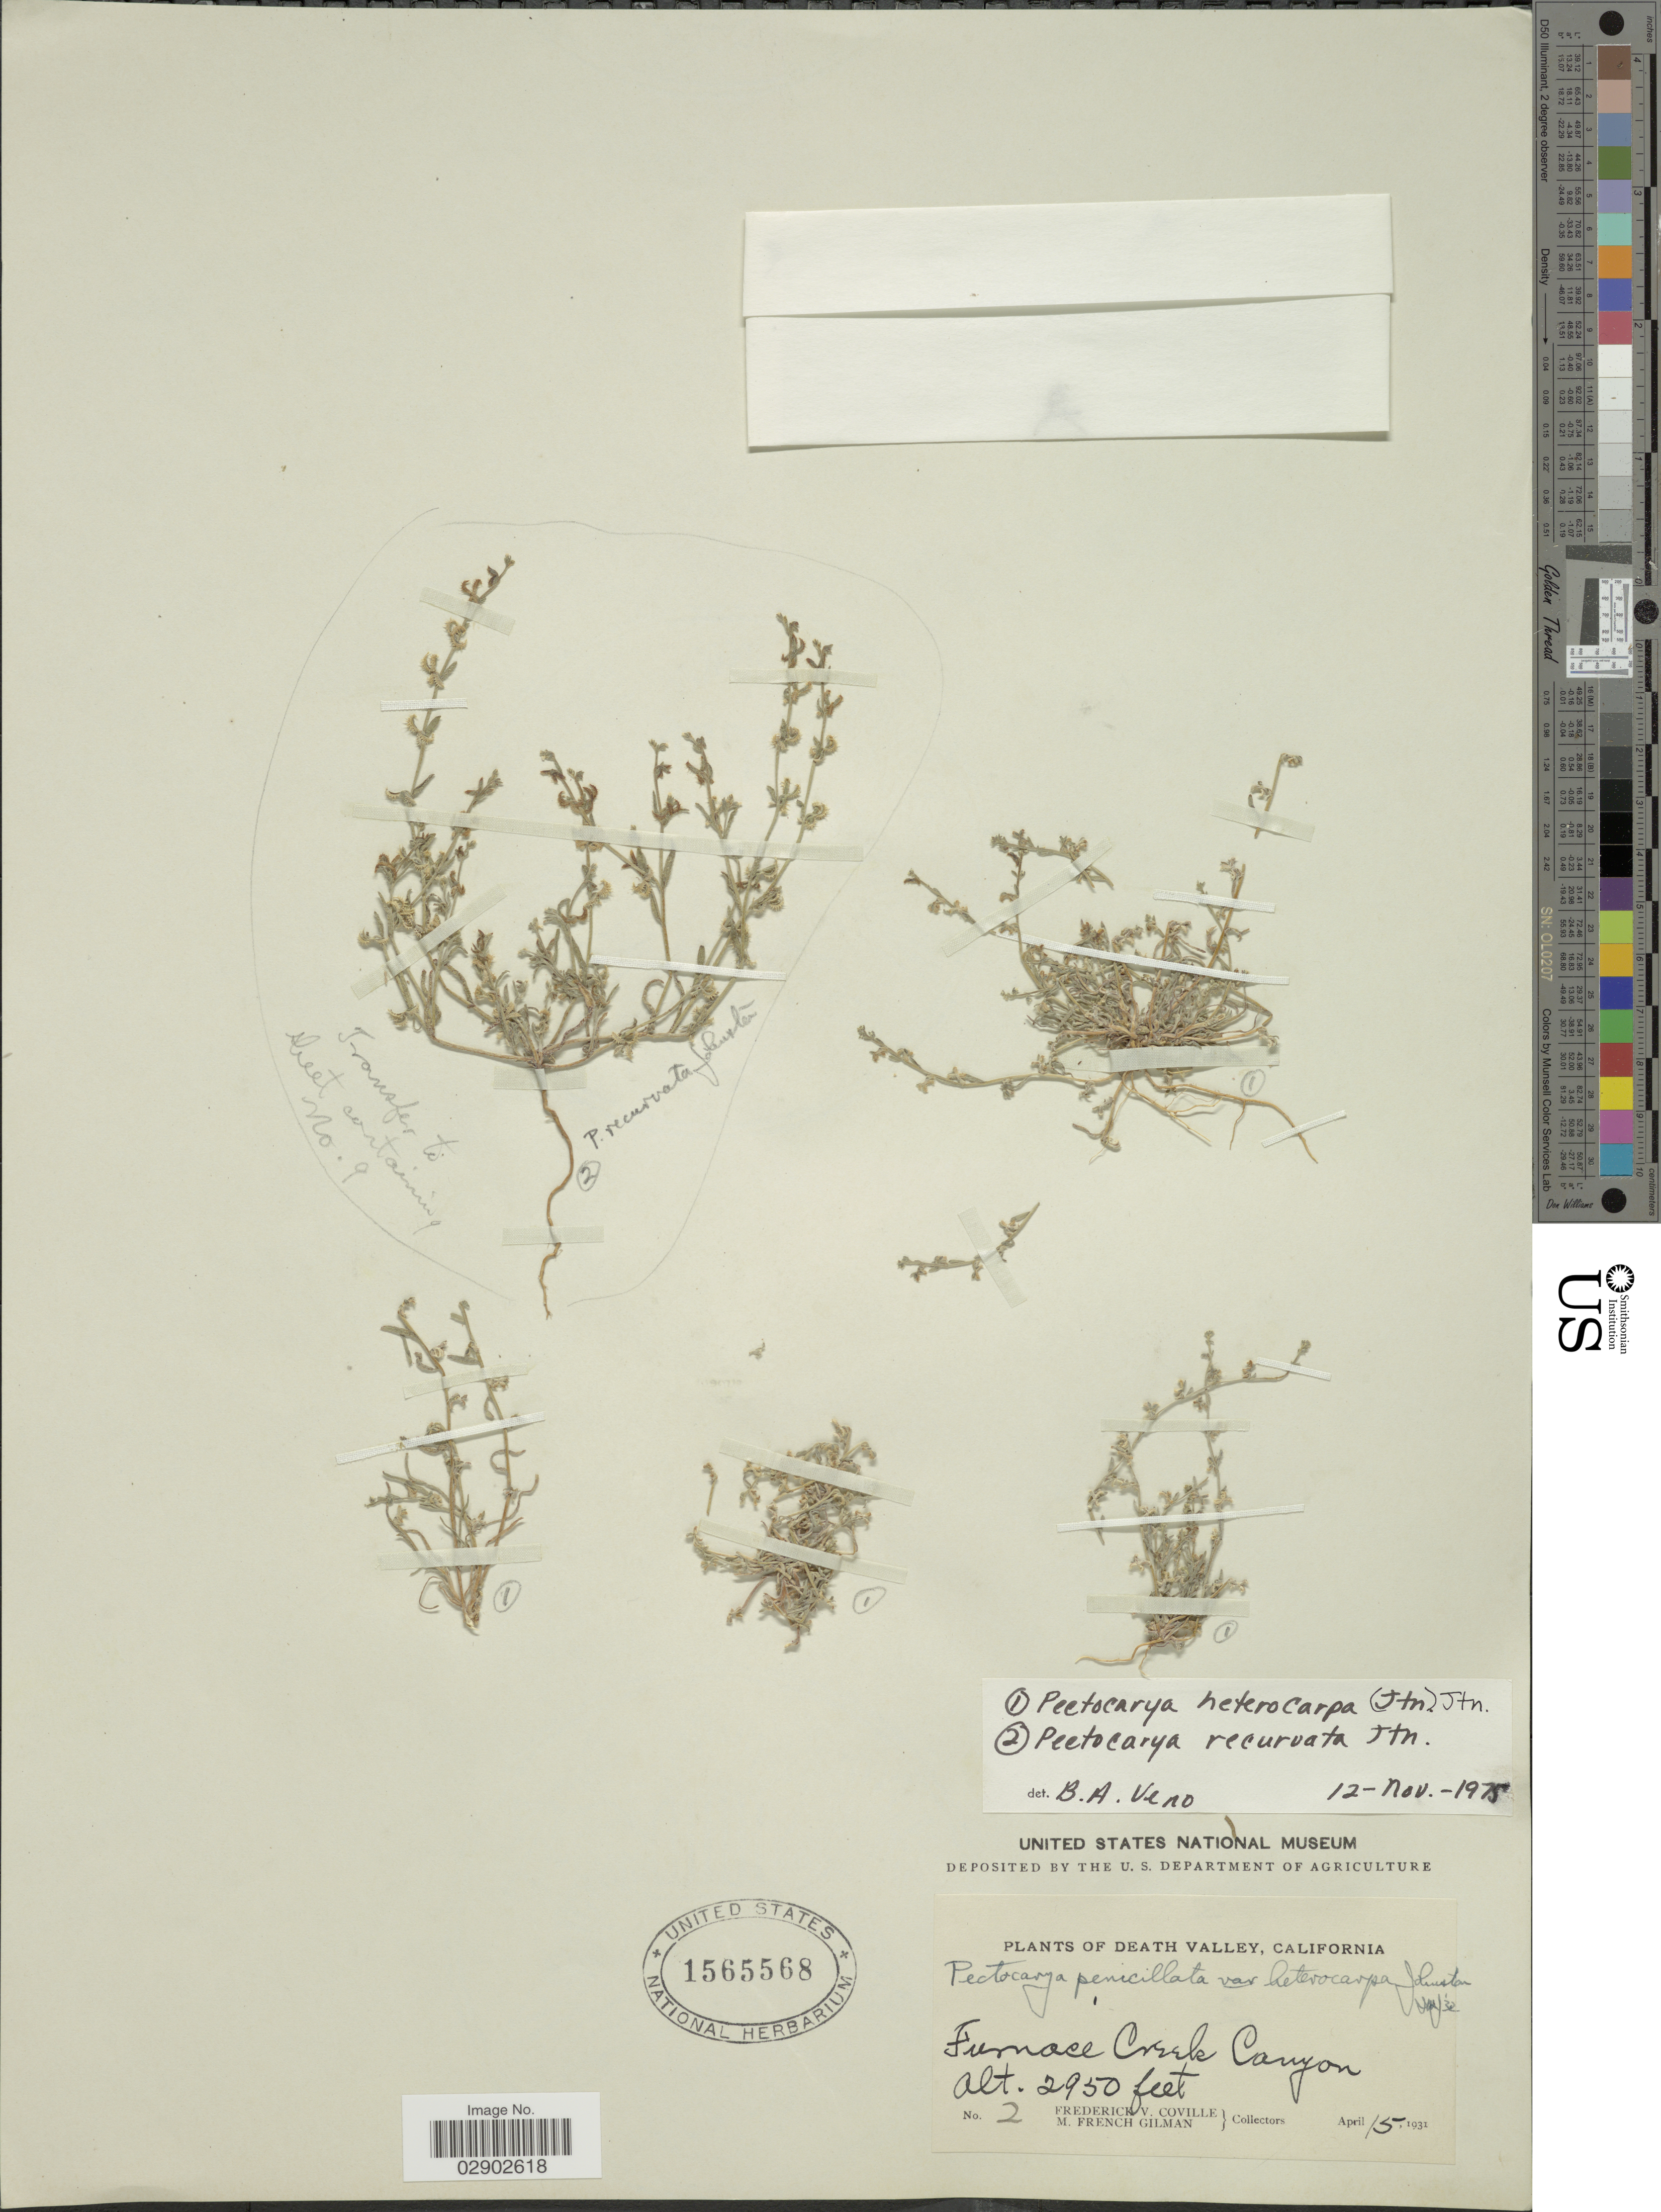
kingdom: Plantae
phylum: Tracheophyta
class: Magnoliopsida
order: Boraginales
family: Boraginaceae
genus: Pectocarya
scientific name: Pectocarya heterocarpa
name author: (I.M. Johnst.) I.M. Johnst.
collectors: F. V. Coville & M. F. Gilman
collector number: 2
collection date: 1931-04-15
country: United States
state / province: California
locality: Death Valley, Furnace Creek Canyon.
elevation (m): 899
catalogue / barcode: US 1565568